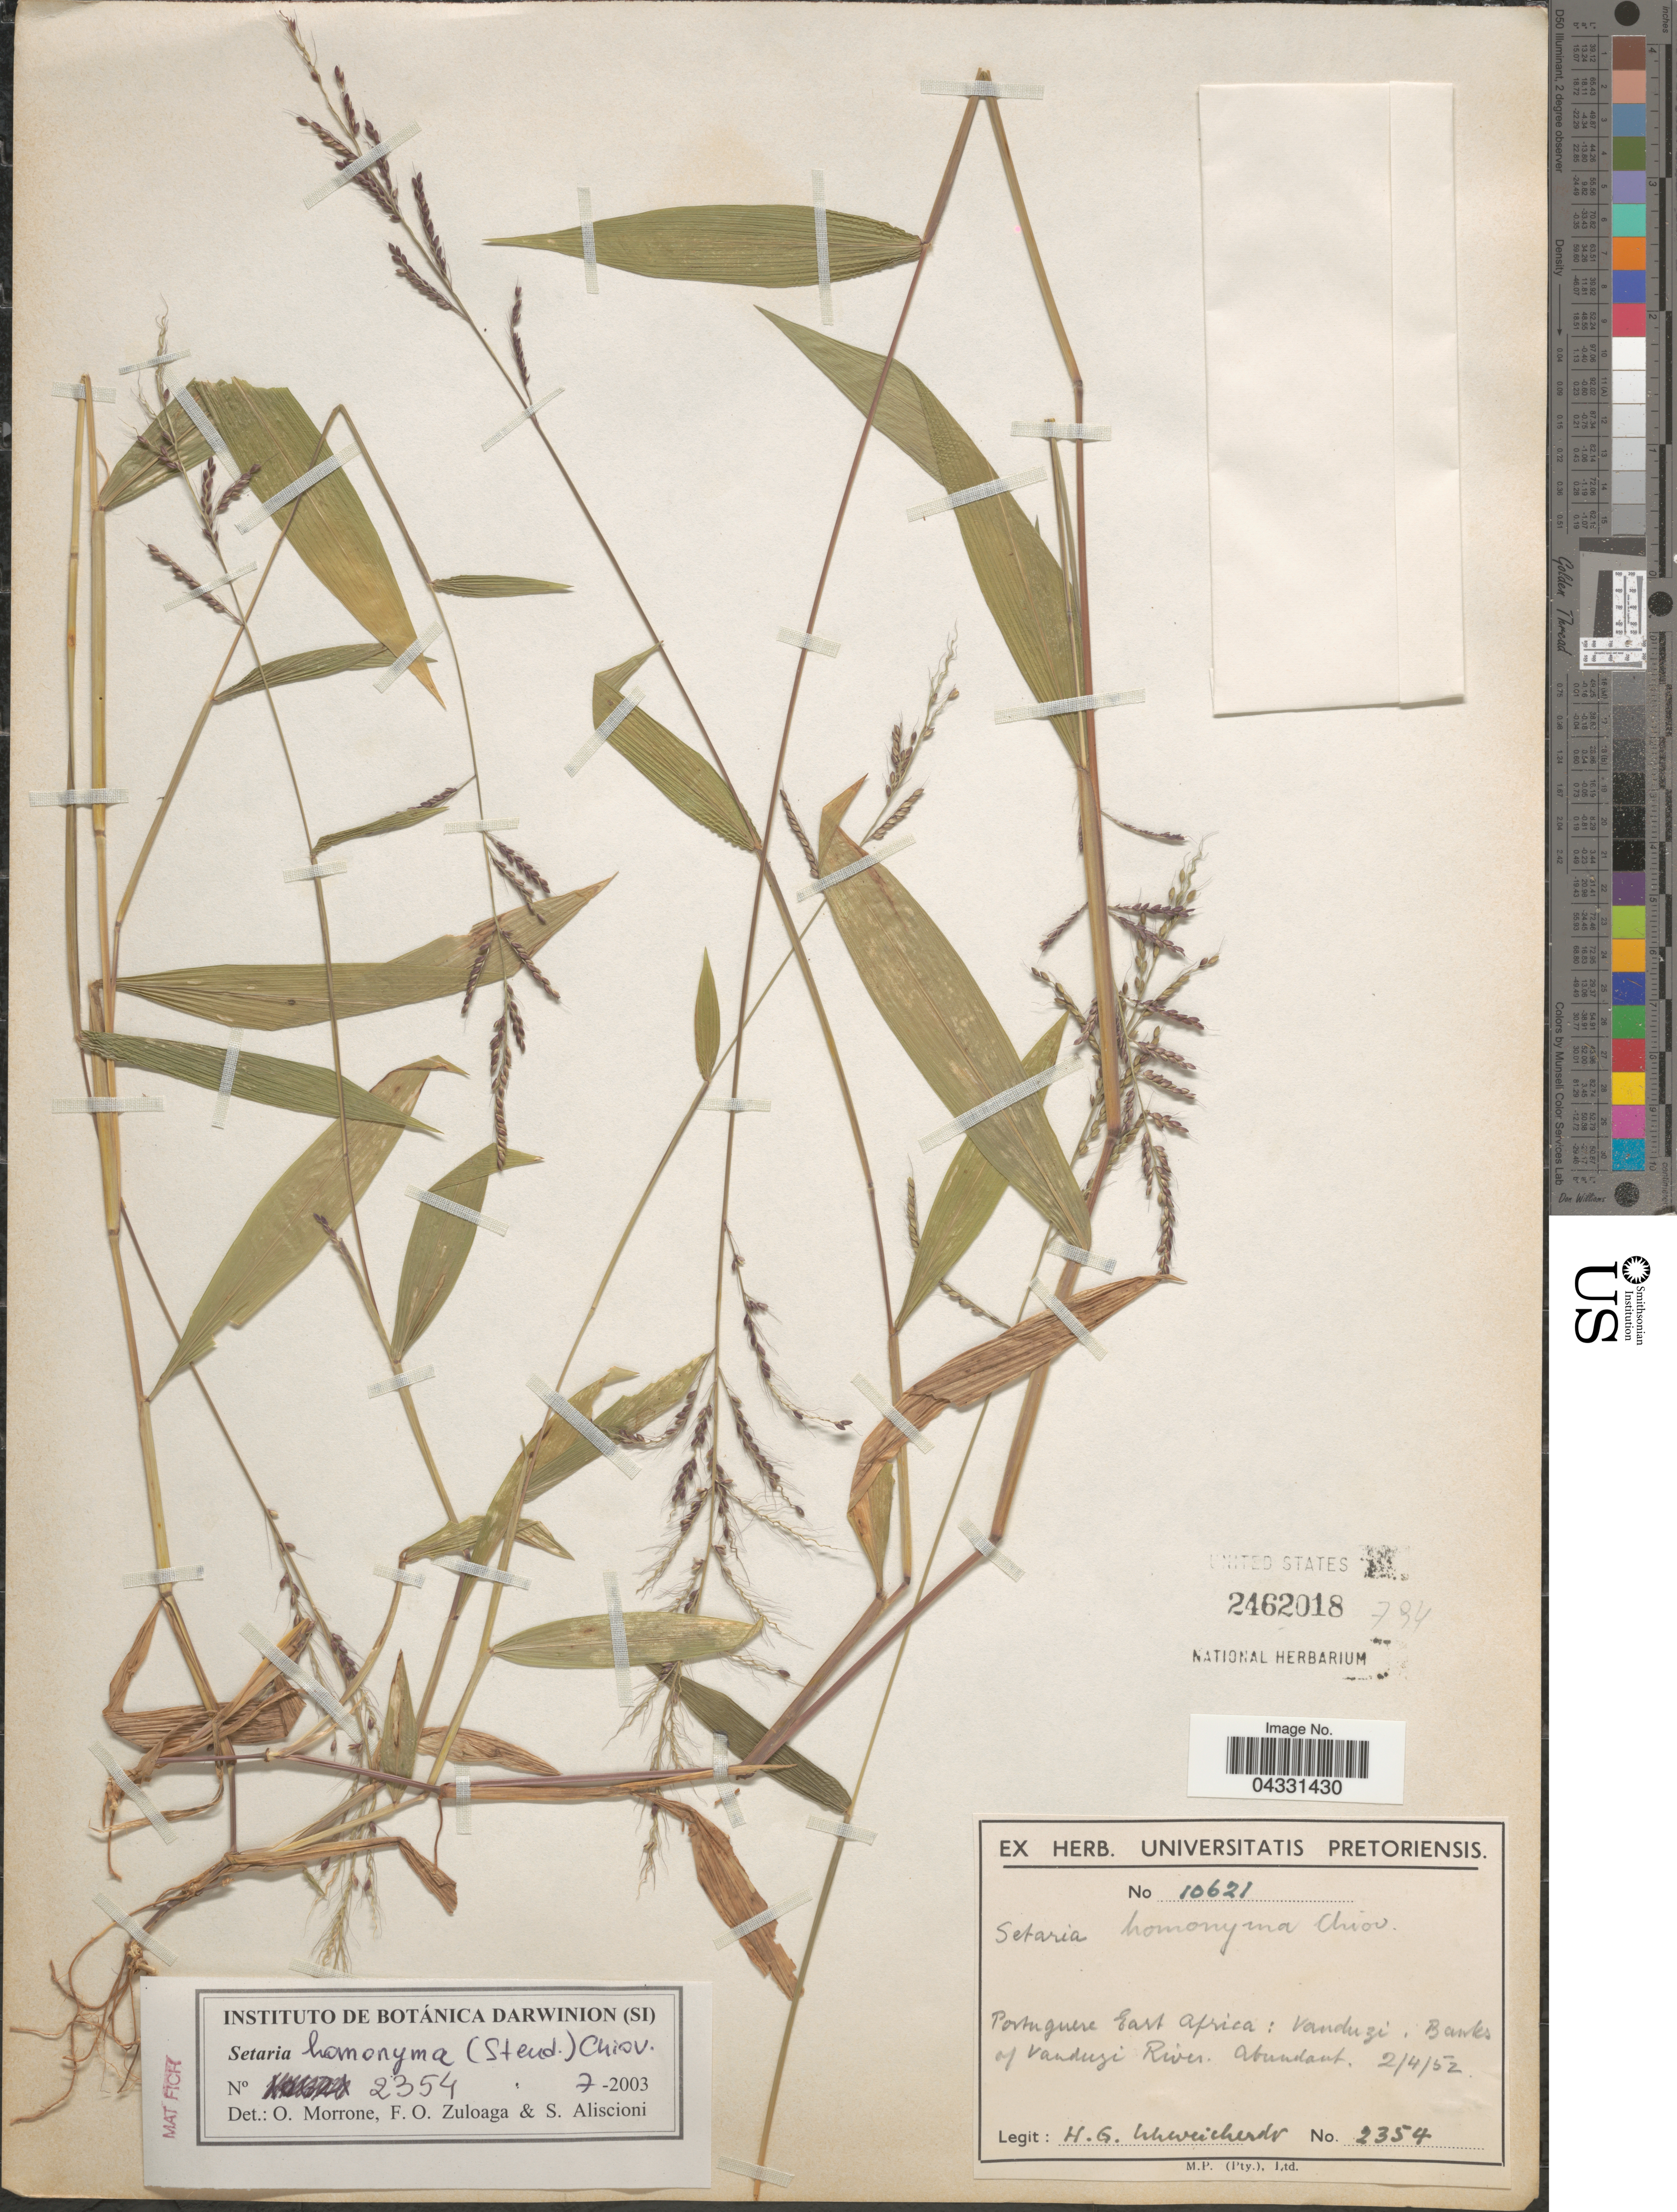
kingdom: Plantae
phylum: Tracheophyta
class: Liliopsida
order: Poales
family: Poaceae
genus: Setaria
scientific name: Setaria homonyma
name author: (Steud.) Chiov.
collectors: H. Schweickerdt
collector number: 2354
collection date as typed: Transcribed d/m/y: 2/4/52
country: Mozambique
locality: Portuguese East Africa: Vanduzi, Banks of Vanduzi River.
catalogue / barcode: US 2462018